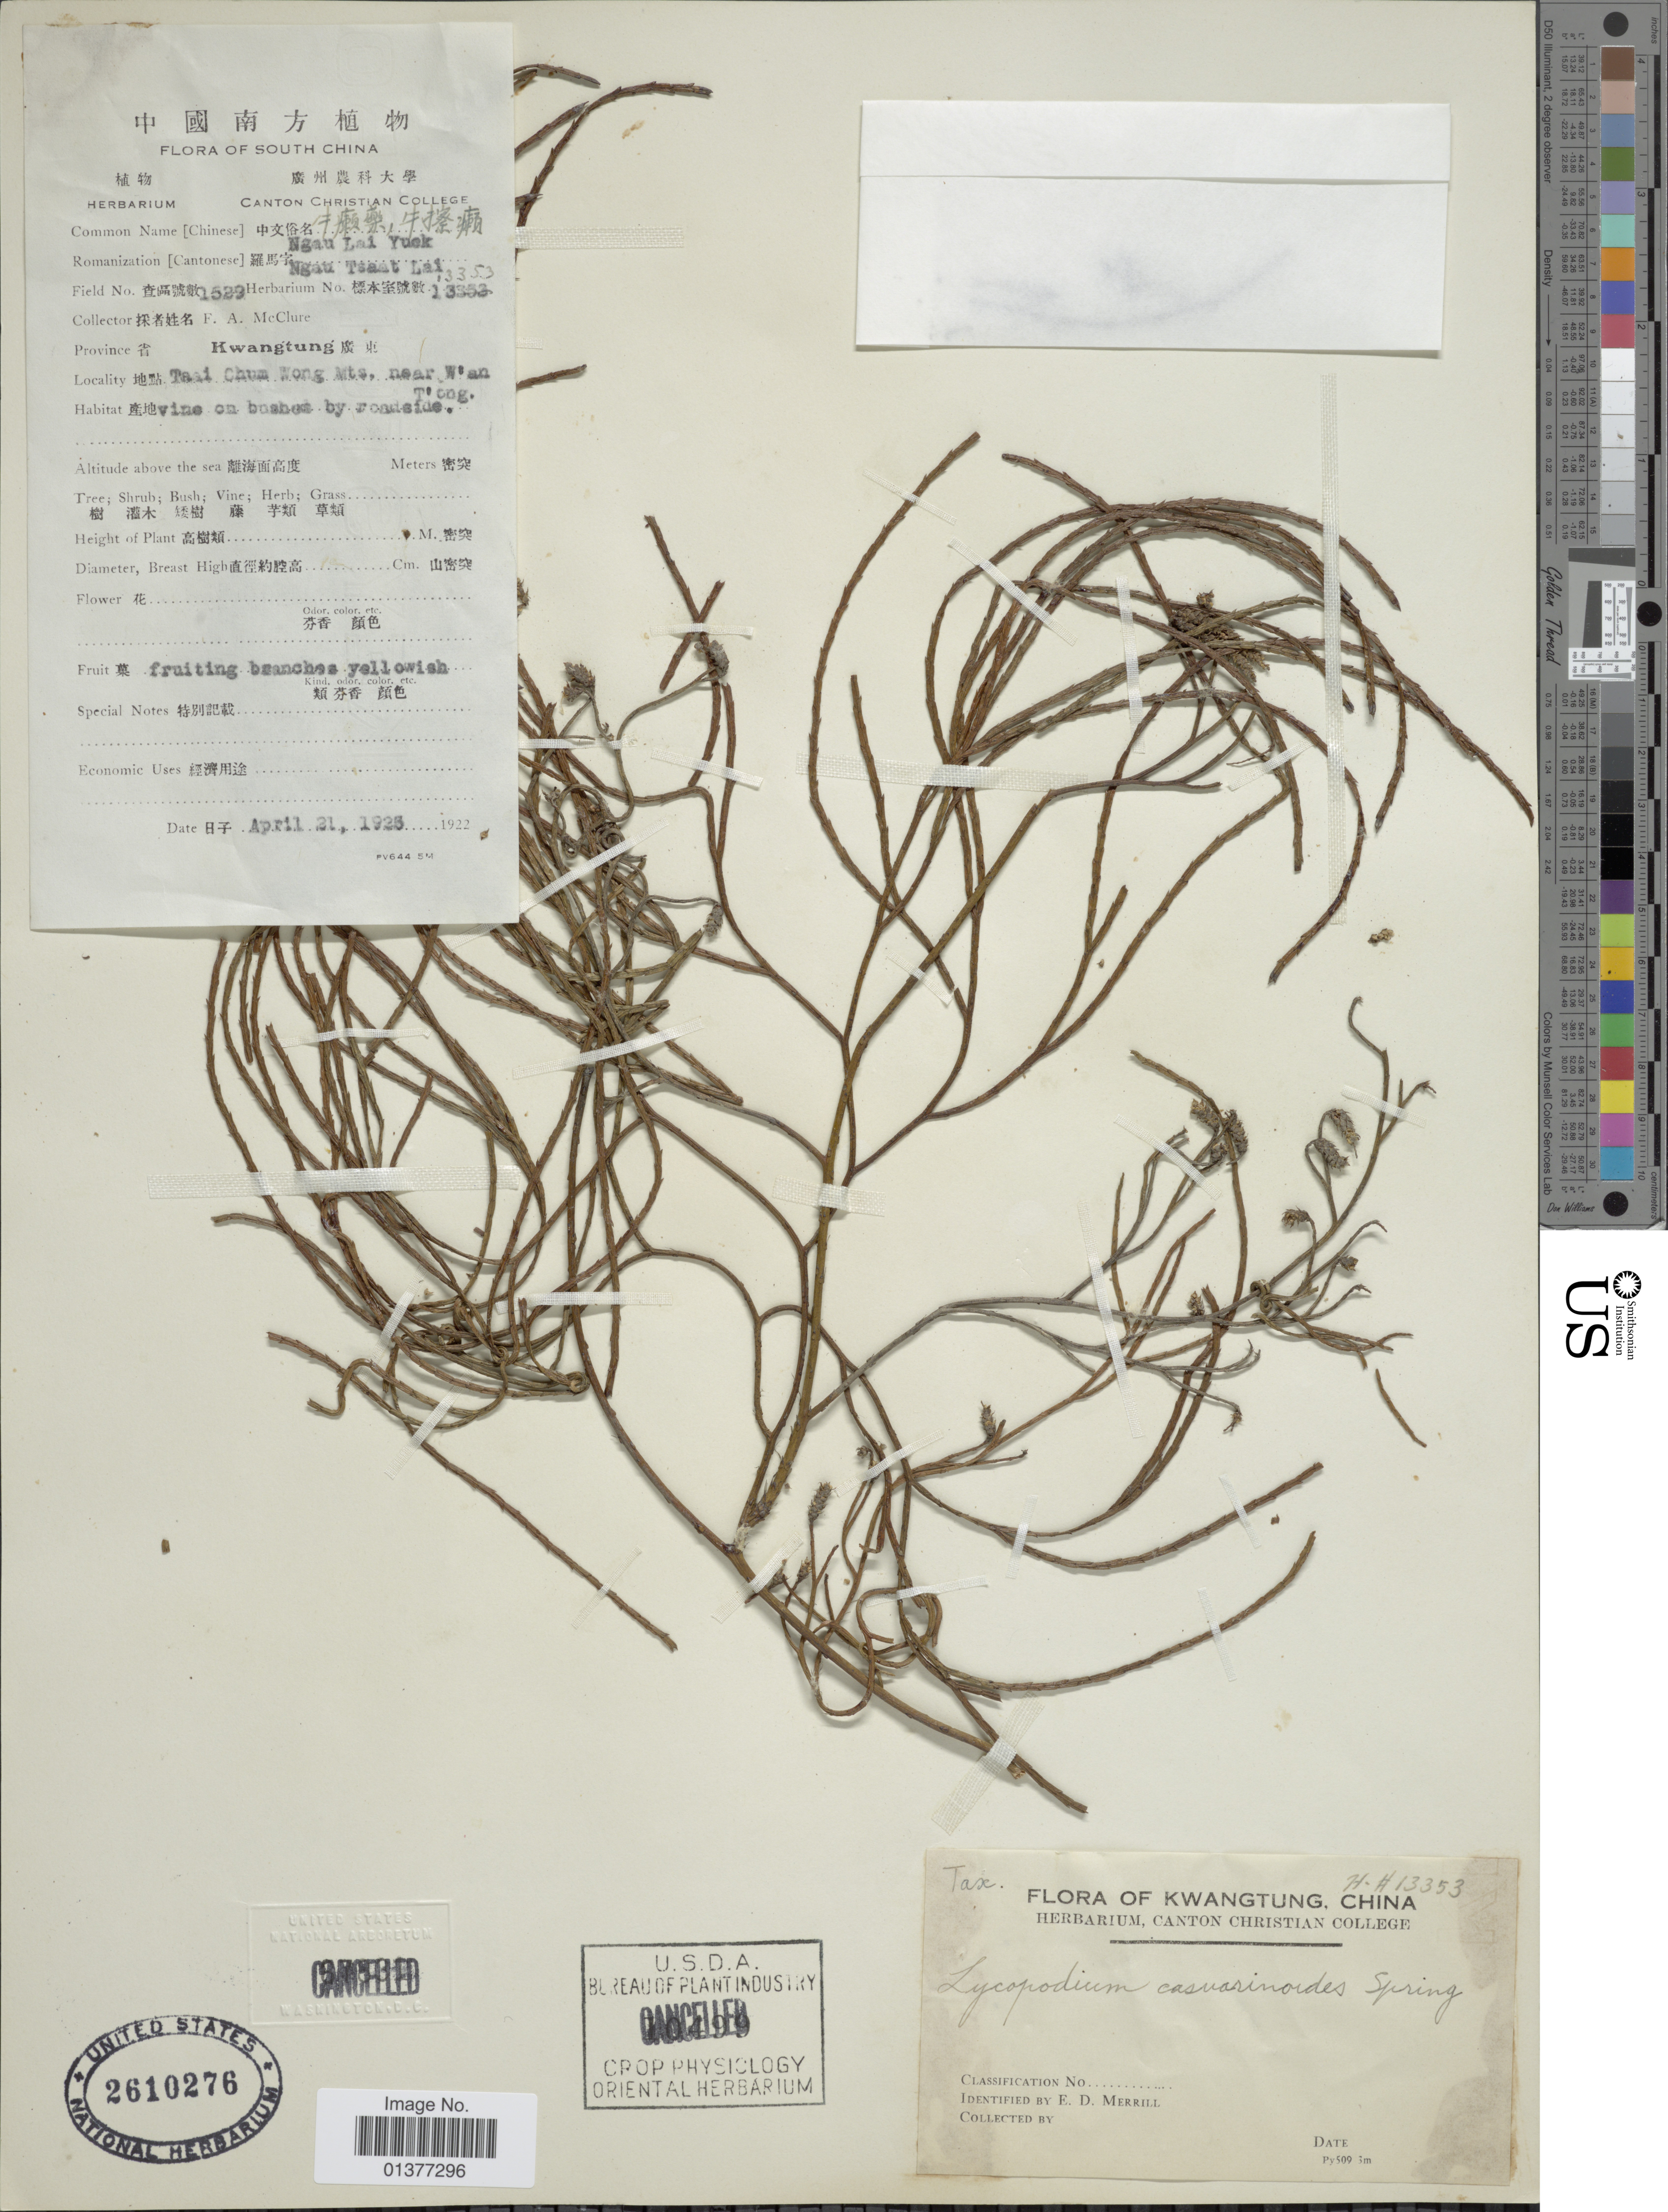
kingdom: Plantae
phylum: Tracheophyta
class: Lycopodiopsida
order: Lycopodiales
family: Lycopodiaceae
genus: Lycopodiastrum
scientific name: Lycopodiastrum casuarinoides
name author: (Spring) Holub ex R.D. Dixit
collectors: F. A. McClure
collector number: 1529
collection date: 1925-04-21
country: China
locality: Kwangtung, Taai Chum Wong mts near W'an vine on bushes by roadside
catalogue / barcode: US 2610276